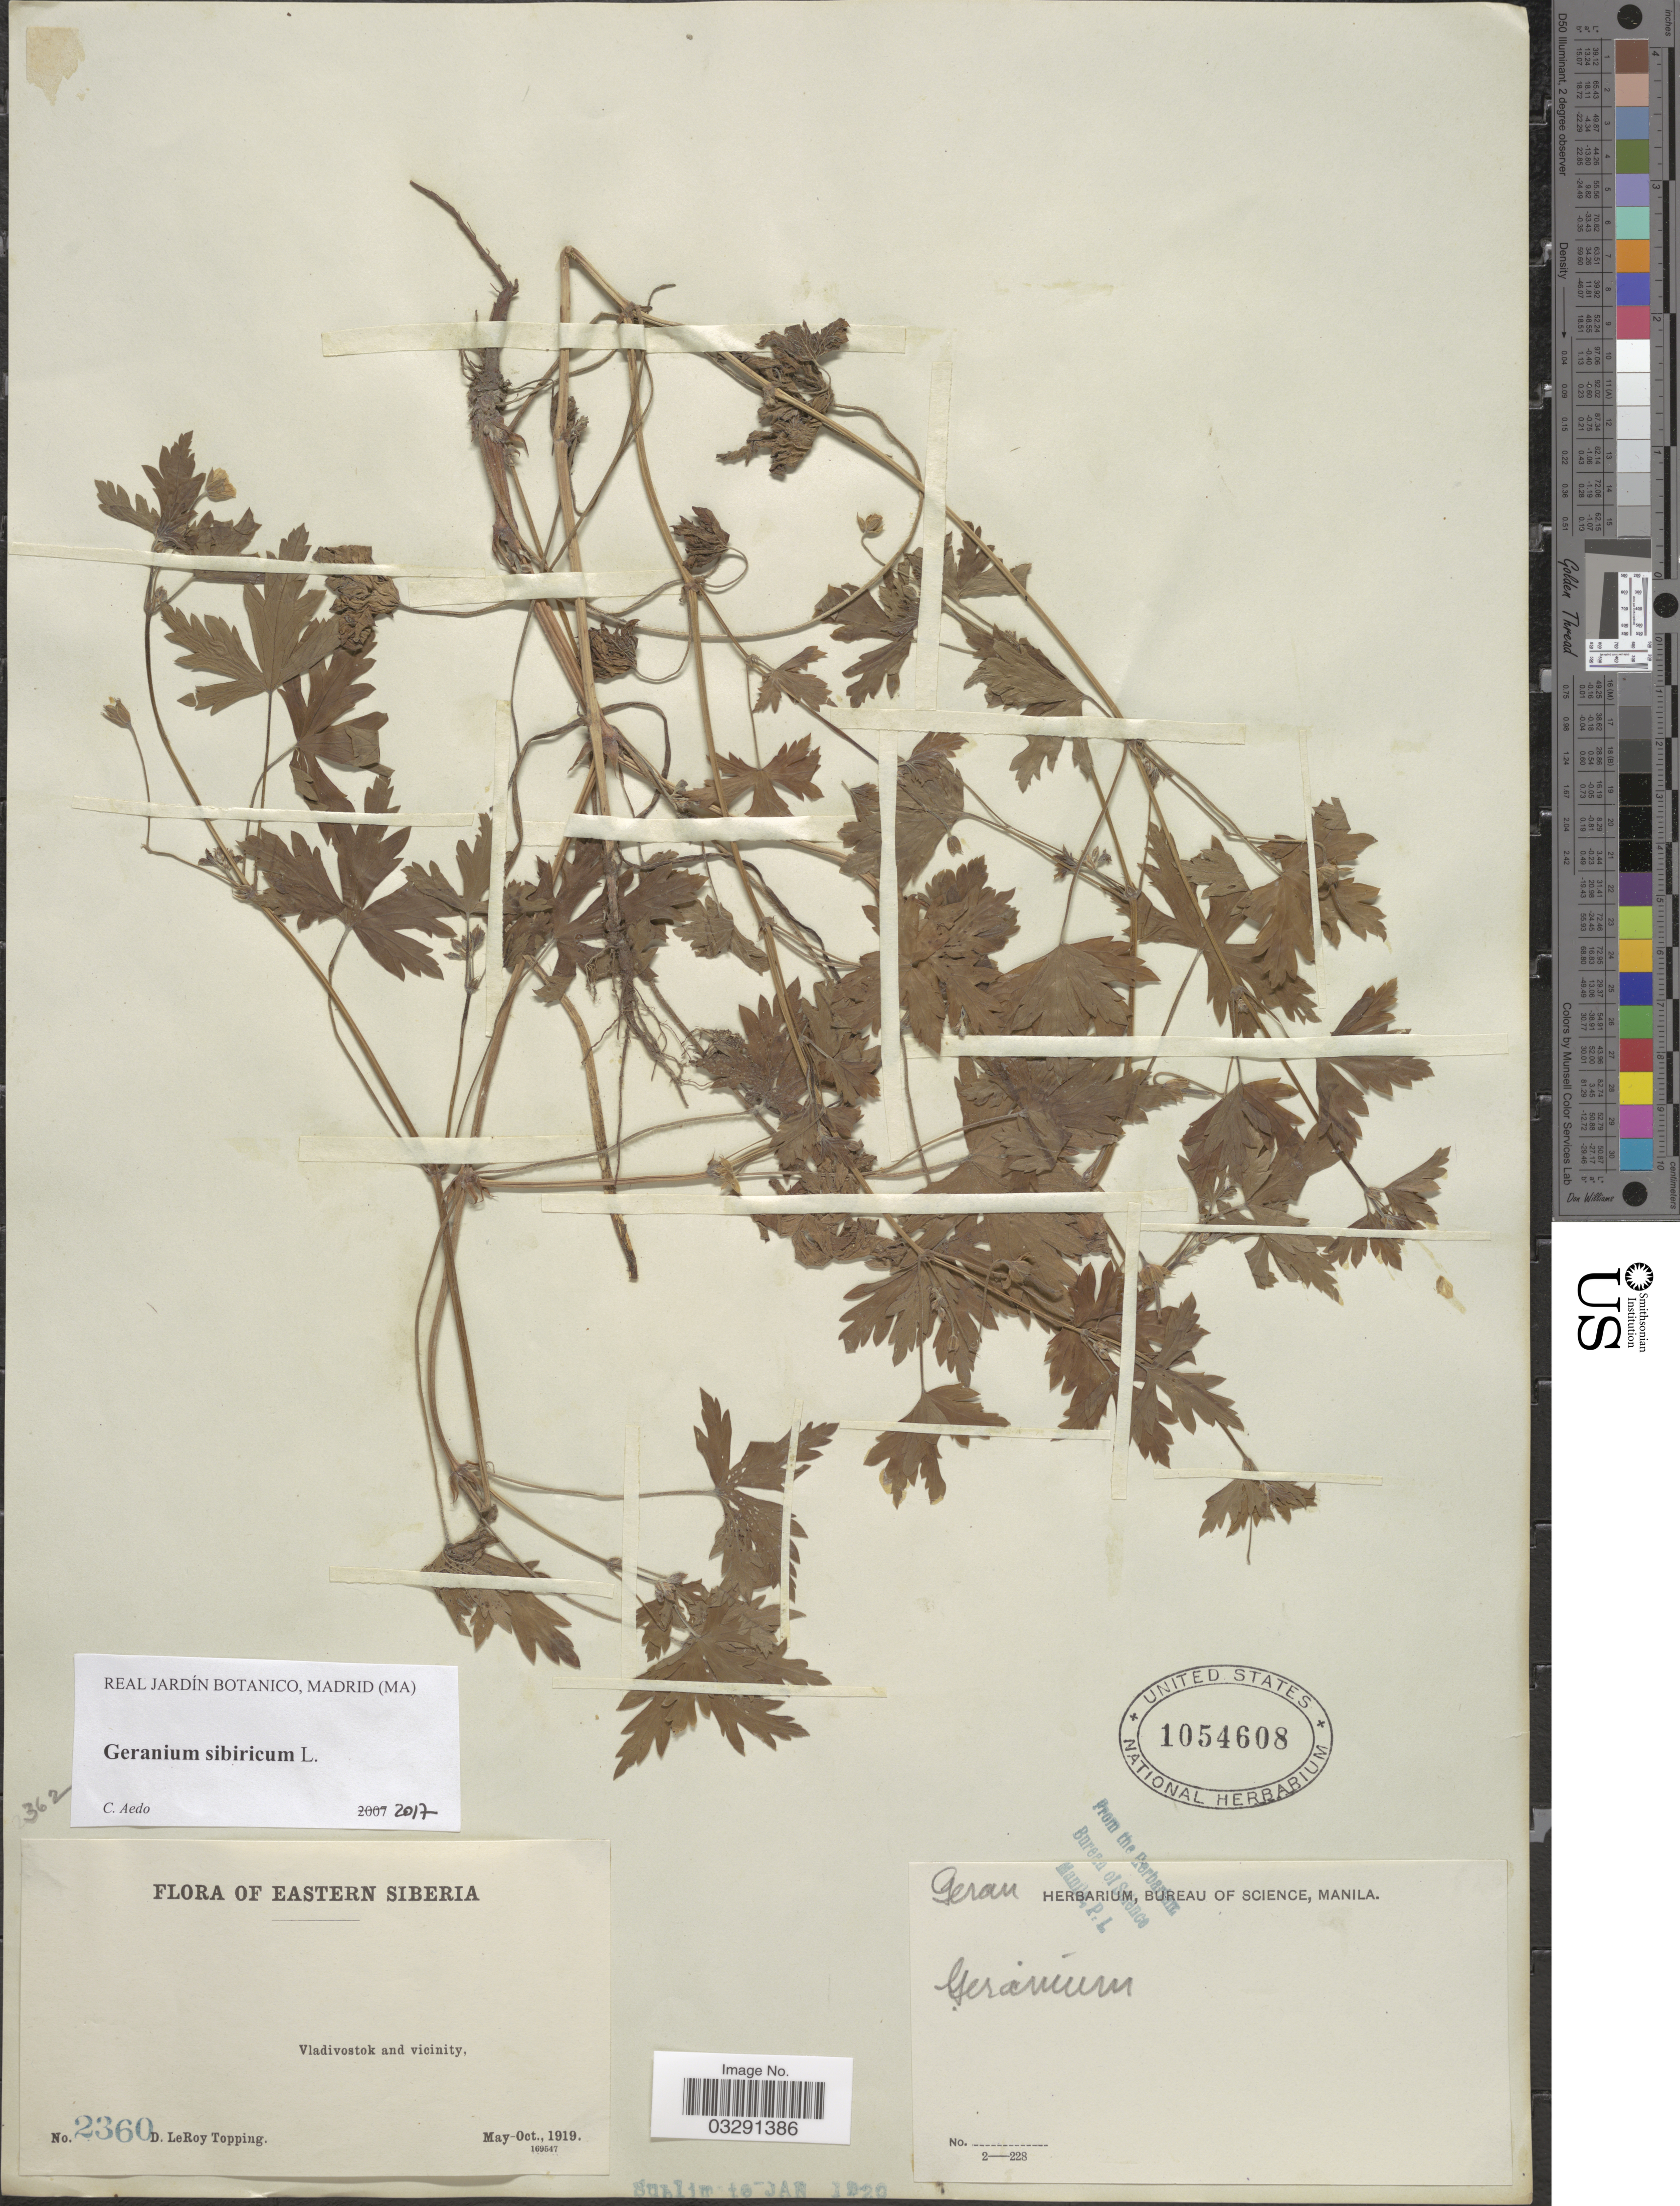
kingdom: Plantae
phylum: Tracheophyta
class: Magnoliopsida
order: Geraniales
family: Geraniaceae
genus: Geranium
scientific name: Geranium sibiricum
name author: L.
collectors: D. L. Topping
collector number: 2360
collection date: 1919-05/1919-10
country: Russian Federation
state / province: Primorsky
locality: Eastern Siberia, Vladivostok and vicinity.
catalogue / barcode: US 1054608